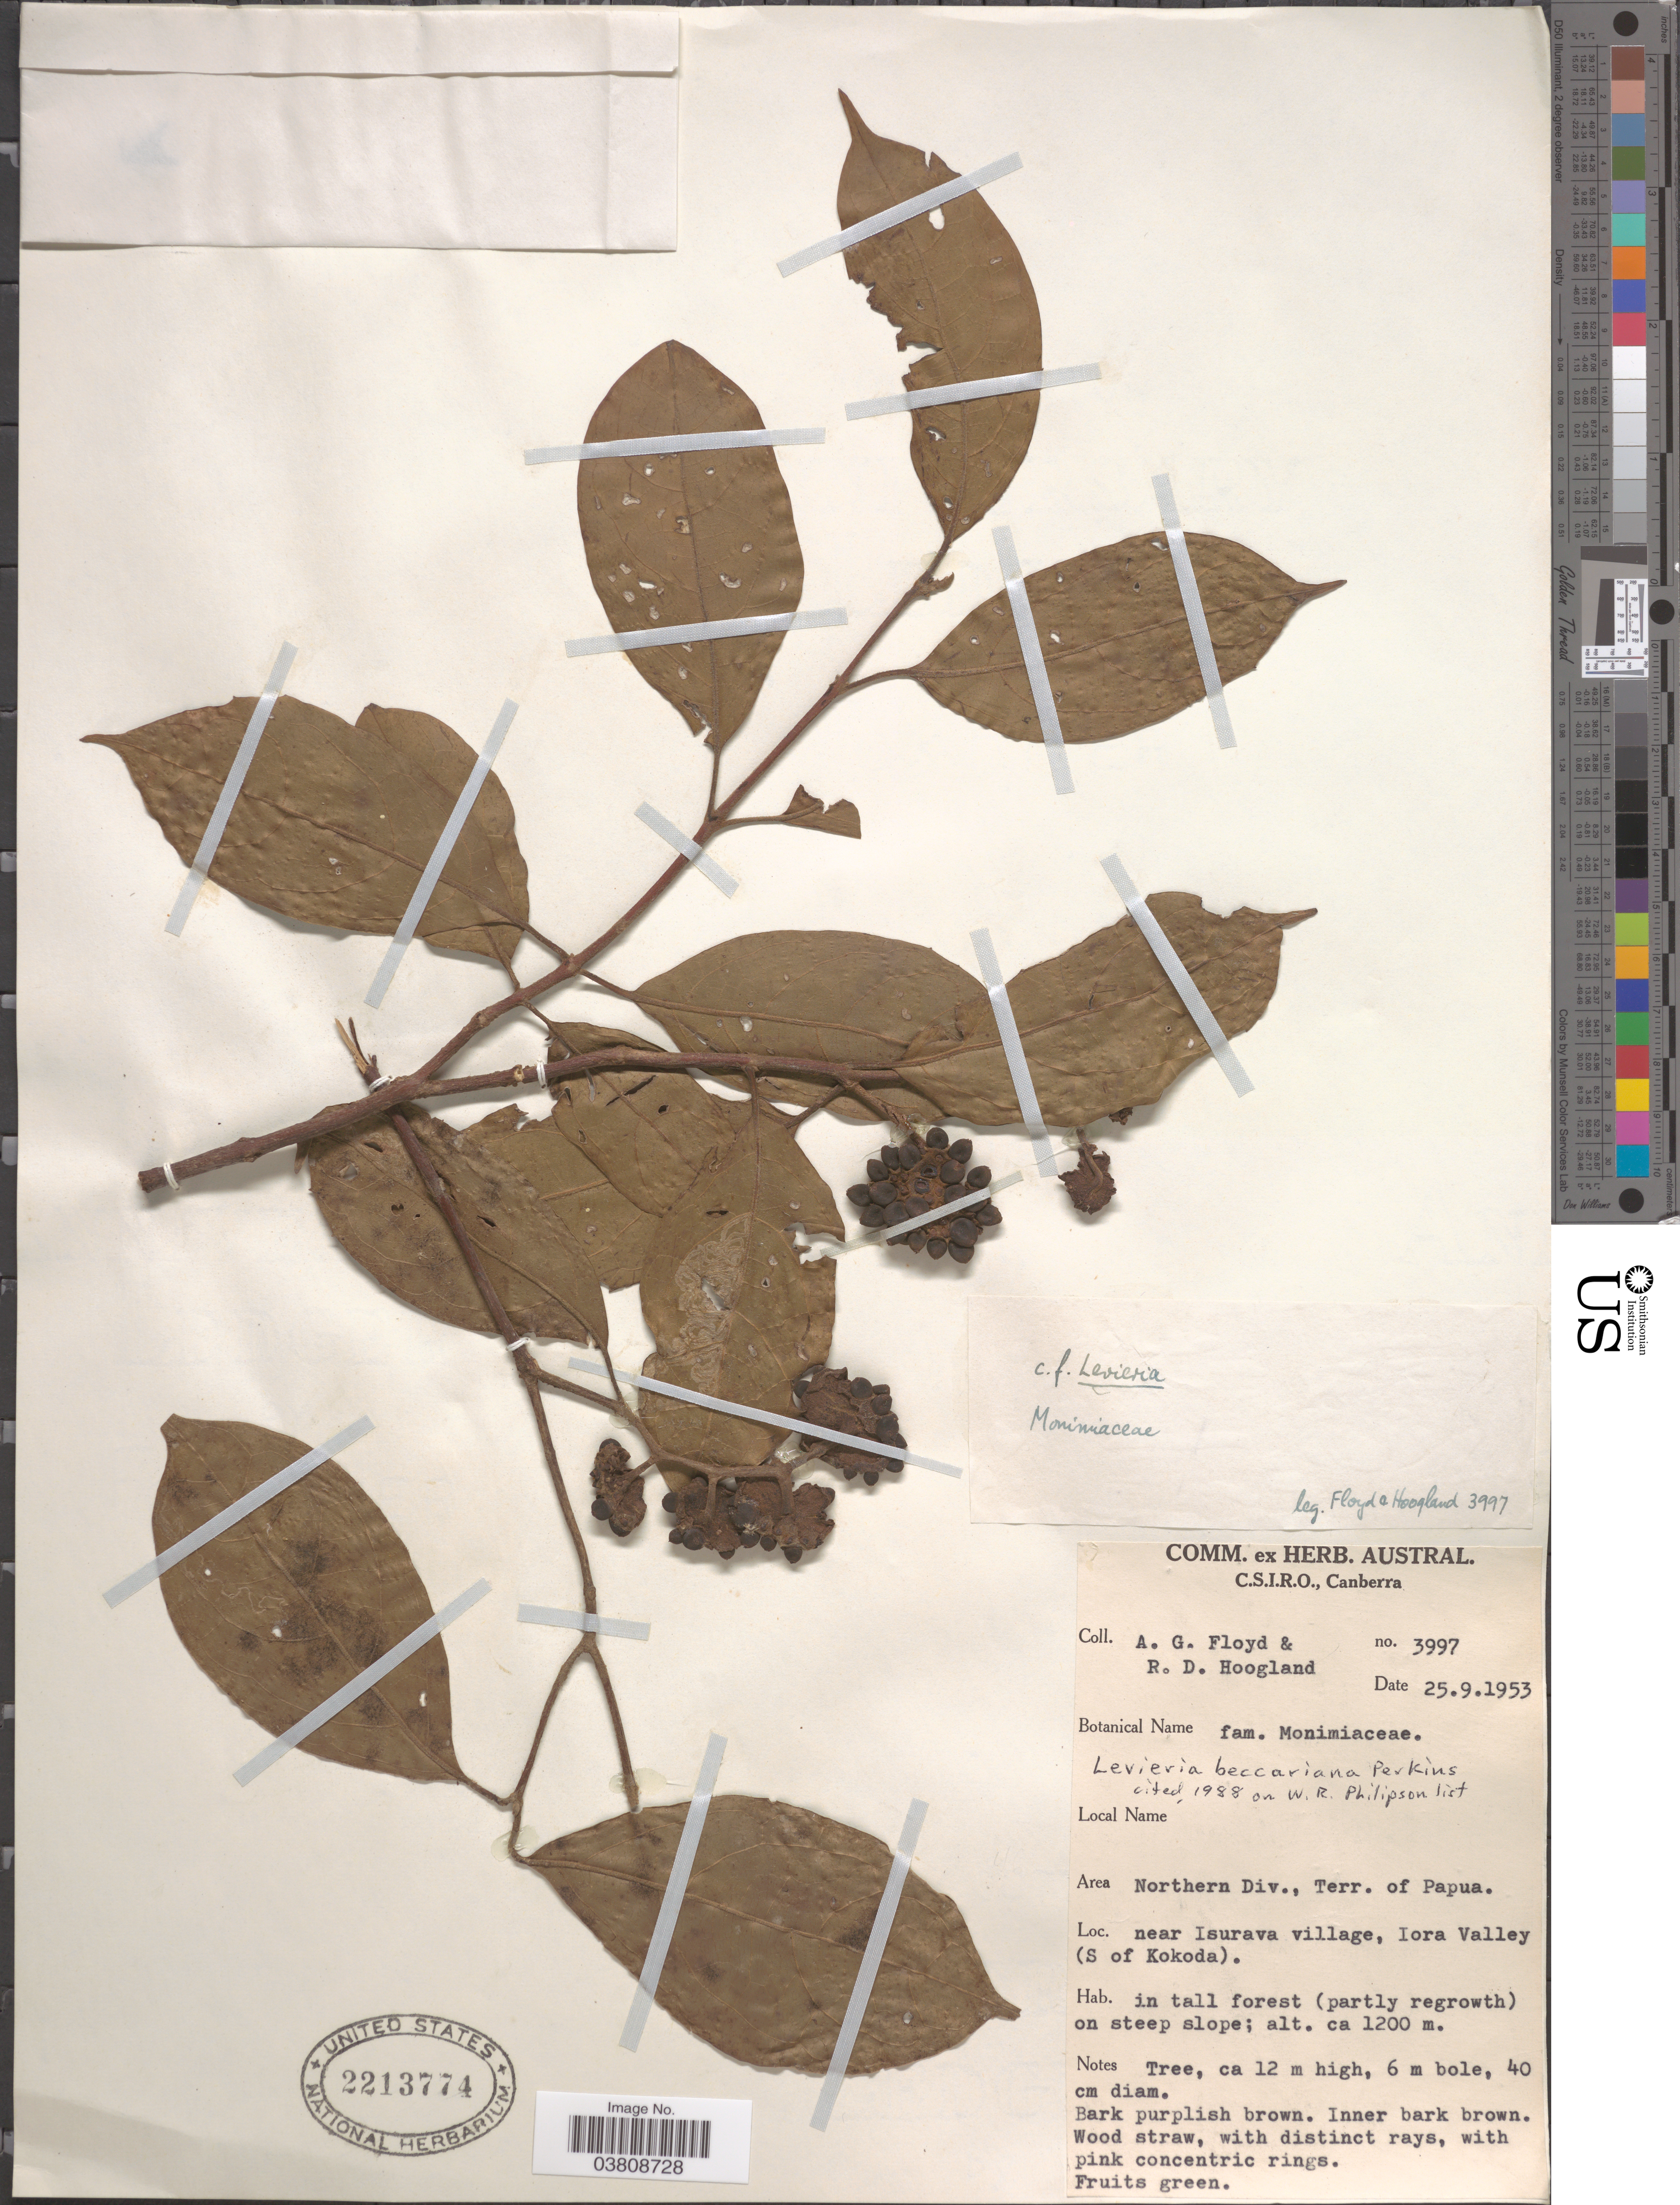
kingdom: Plantae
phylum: Tracheophyta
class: Magnoliopsida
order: Laurales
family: Monimiaceae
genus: Levieria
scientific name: Levieria beccariana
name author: Perk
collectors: A. G. Floyd & R. D. Hoogland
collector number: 3997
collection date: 1953-09-25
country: Papua New Guinea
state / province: Northern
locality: Area Northern Div., Terr. of Papua. Near Isurava village, Iora Valley (S of Kokoda).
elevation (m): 1200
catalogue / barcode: US 2213774